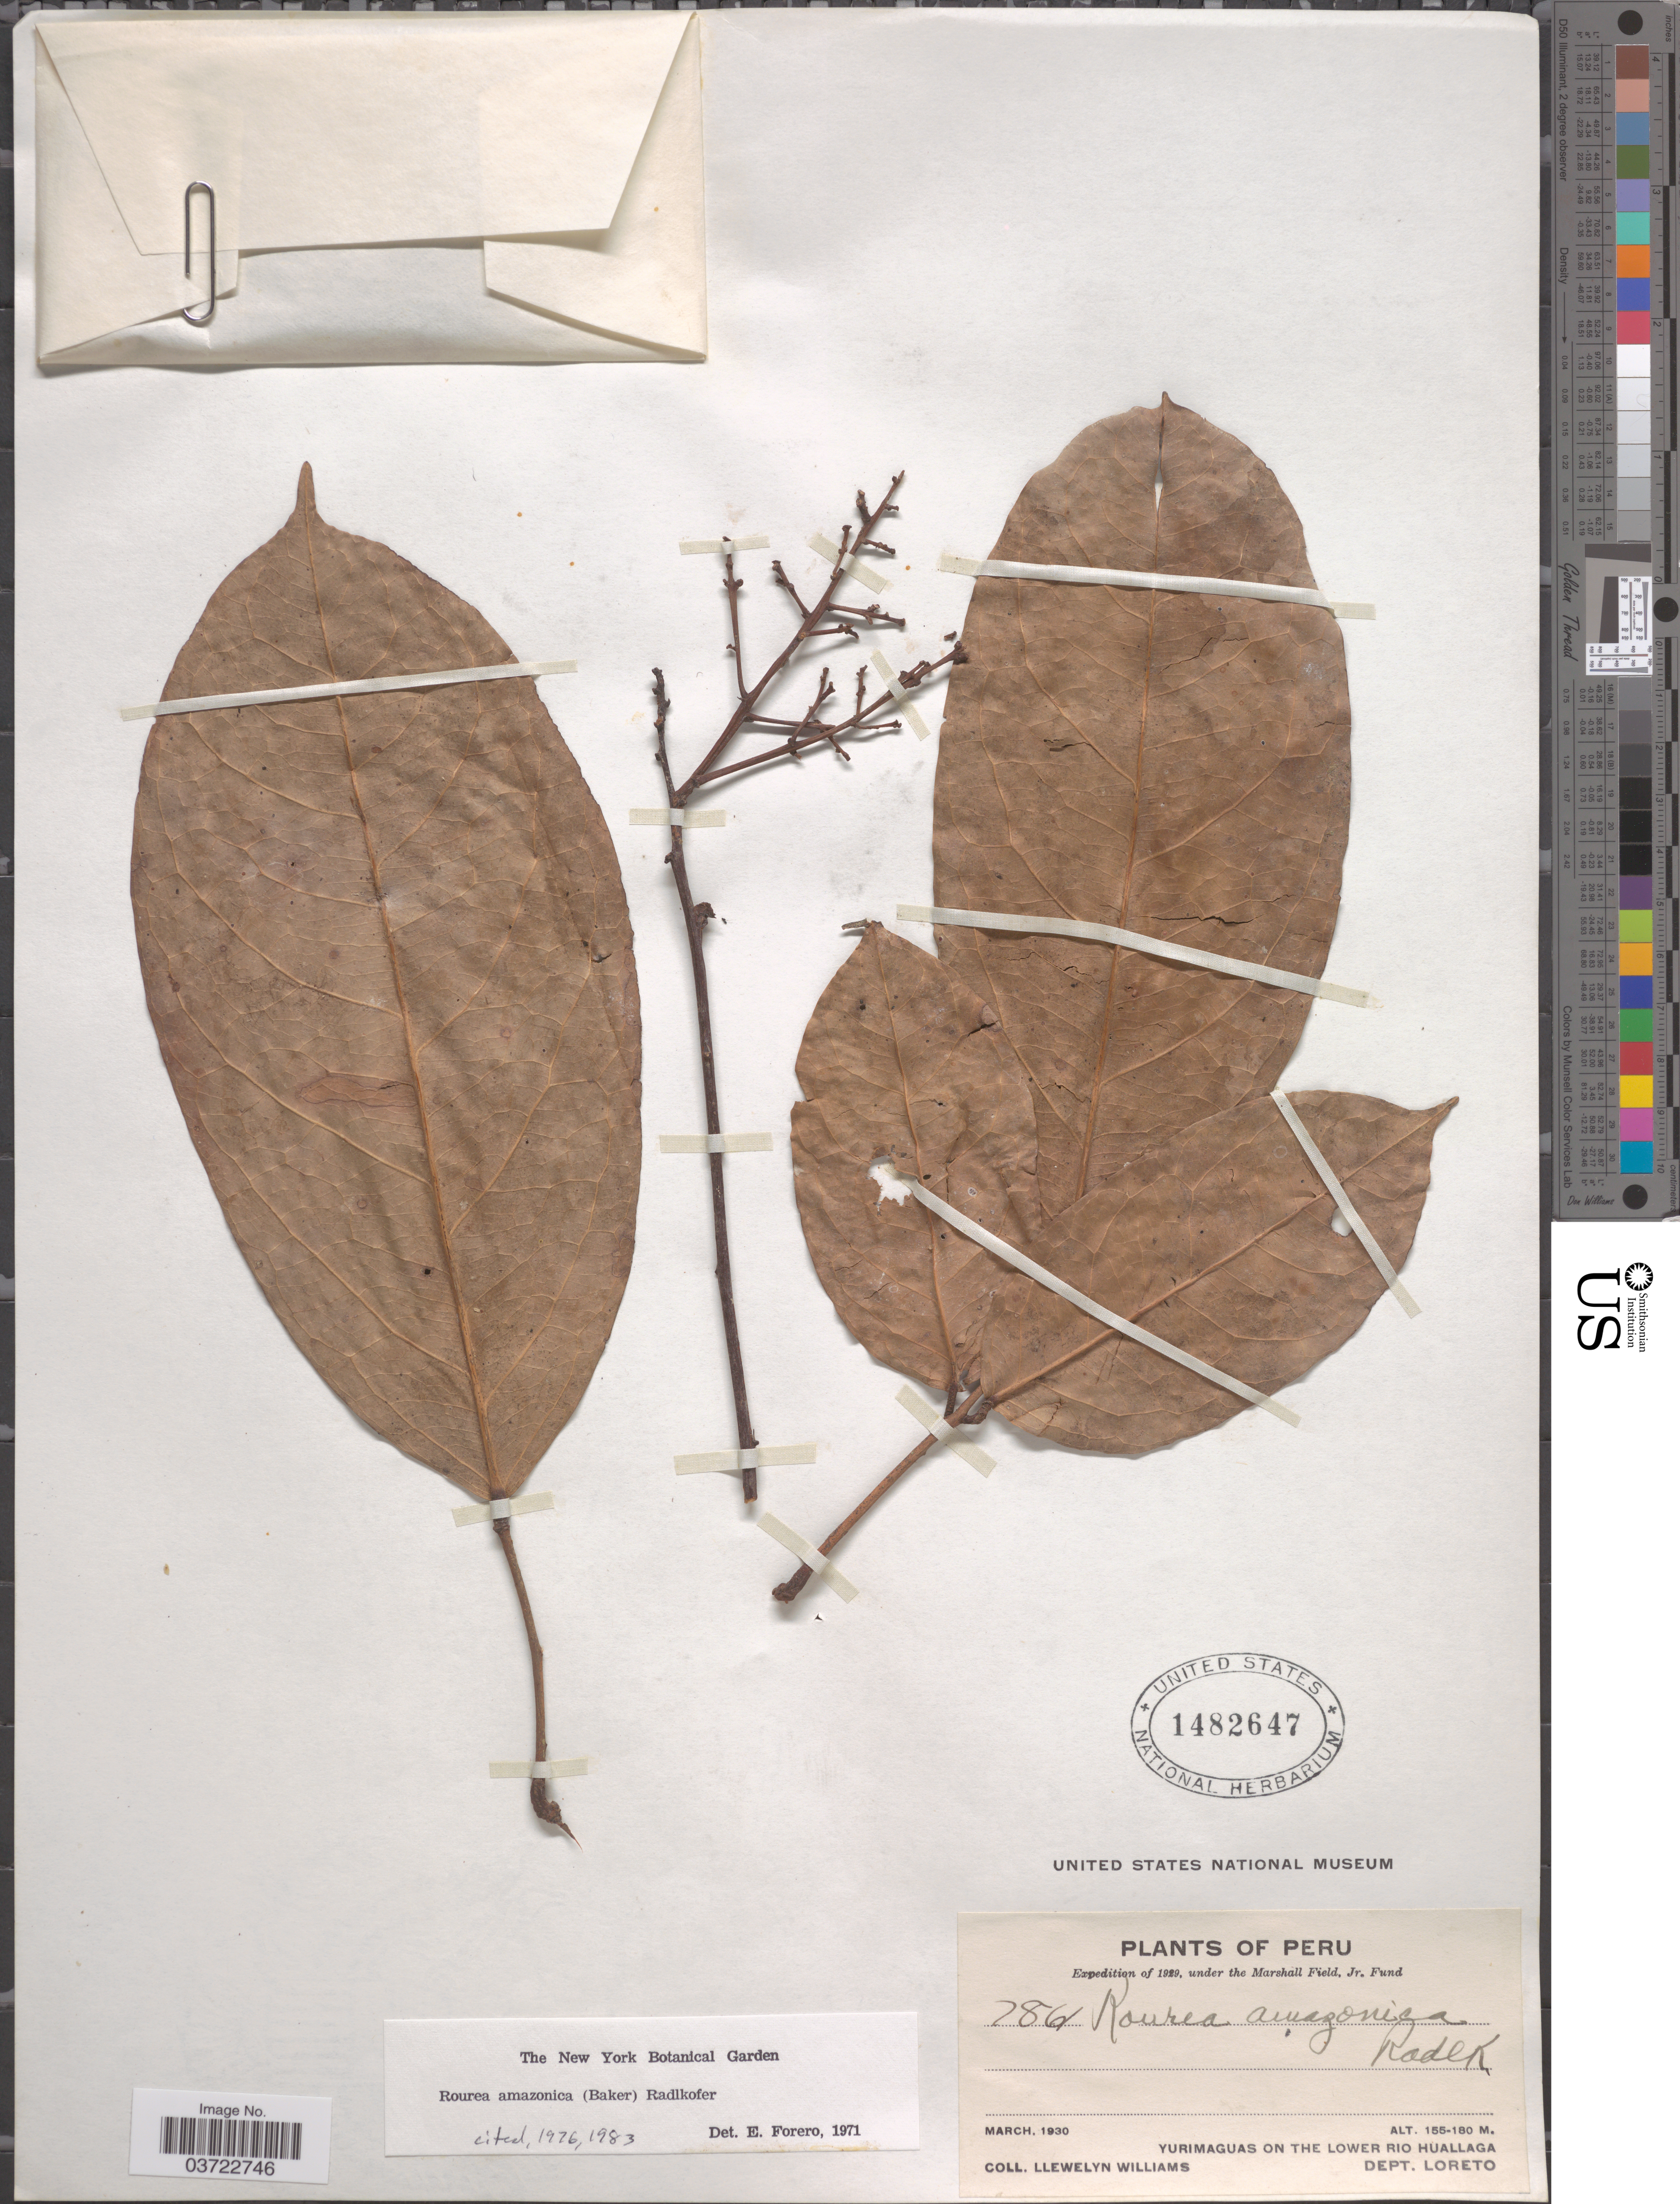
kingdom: Plantae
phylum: Tracheophyta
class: Magnoliopsida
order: Oxalidales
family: Connaraceae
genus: Rourea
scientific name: Rourea amazonica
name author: (Baker) Radlk.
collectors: Ll. Williams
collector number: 7861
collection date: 1930-03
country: Peru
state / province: Loreto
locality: Yurimaguas on the lower Rio Huallaga, Dept. Loreto.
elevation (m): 155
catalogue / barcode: US 1482647